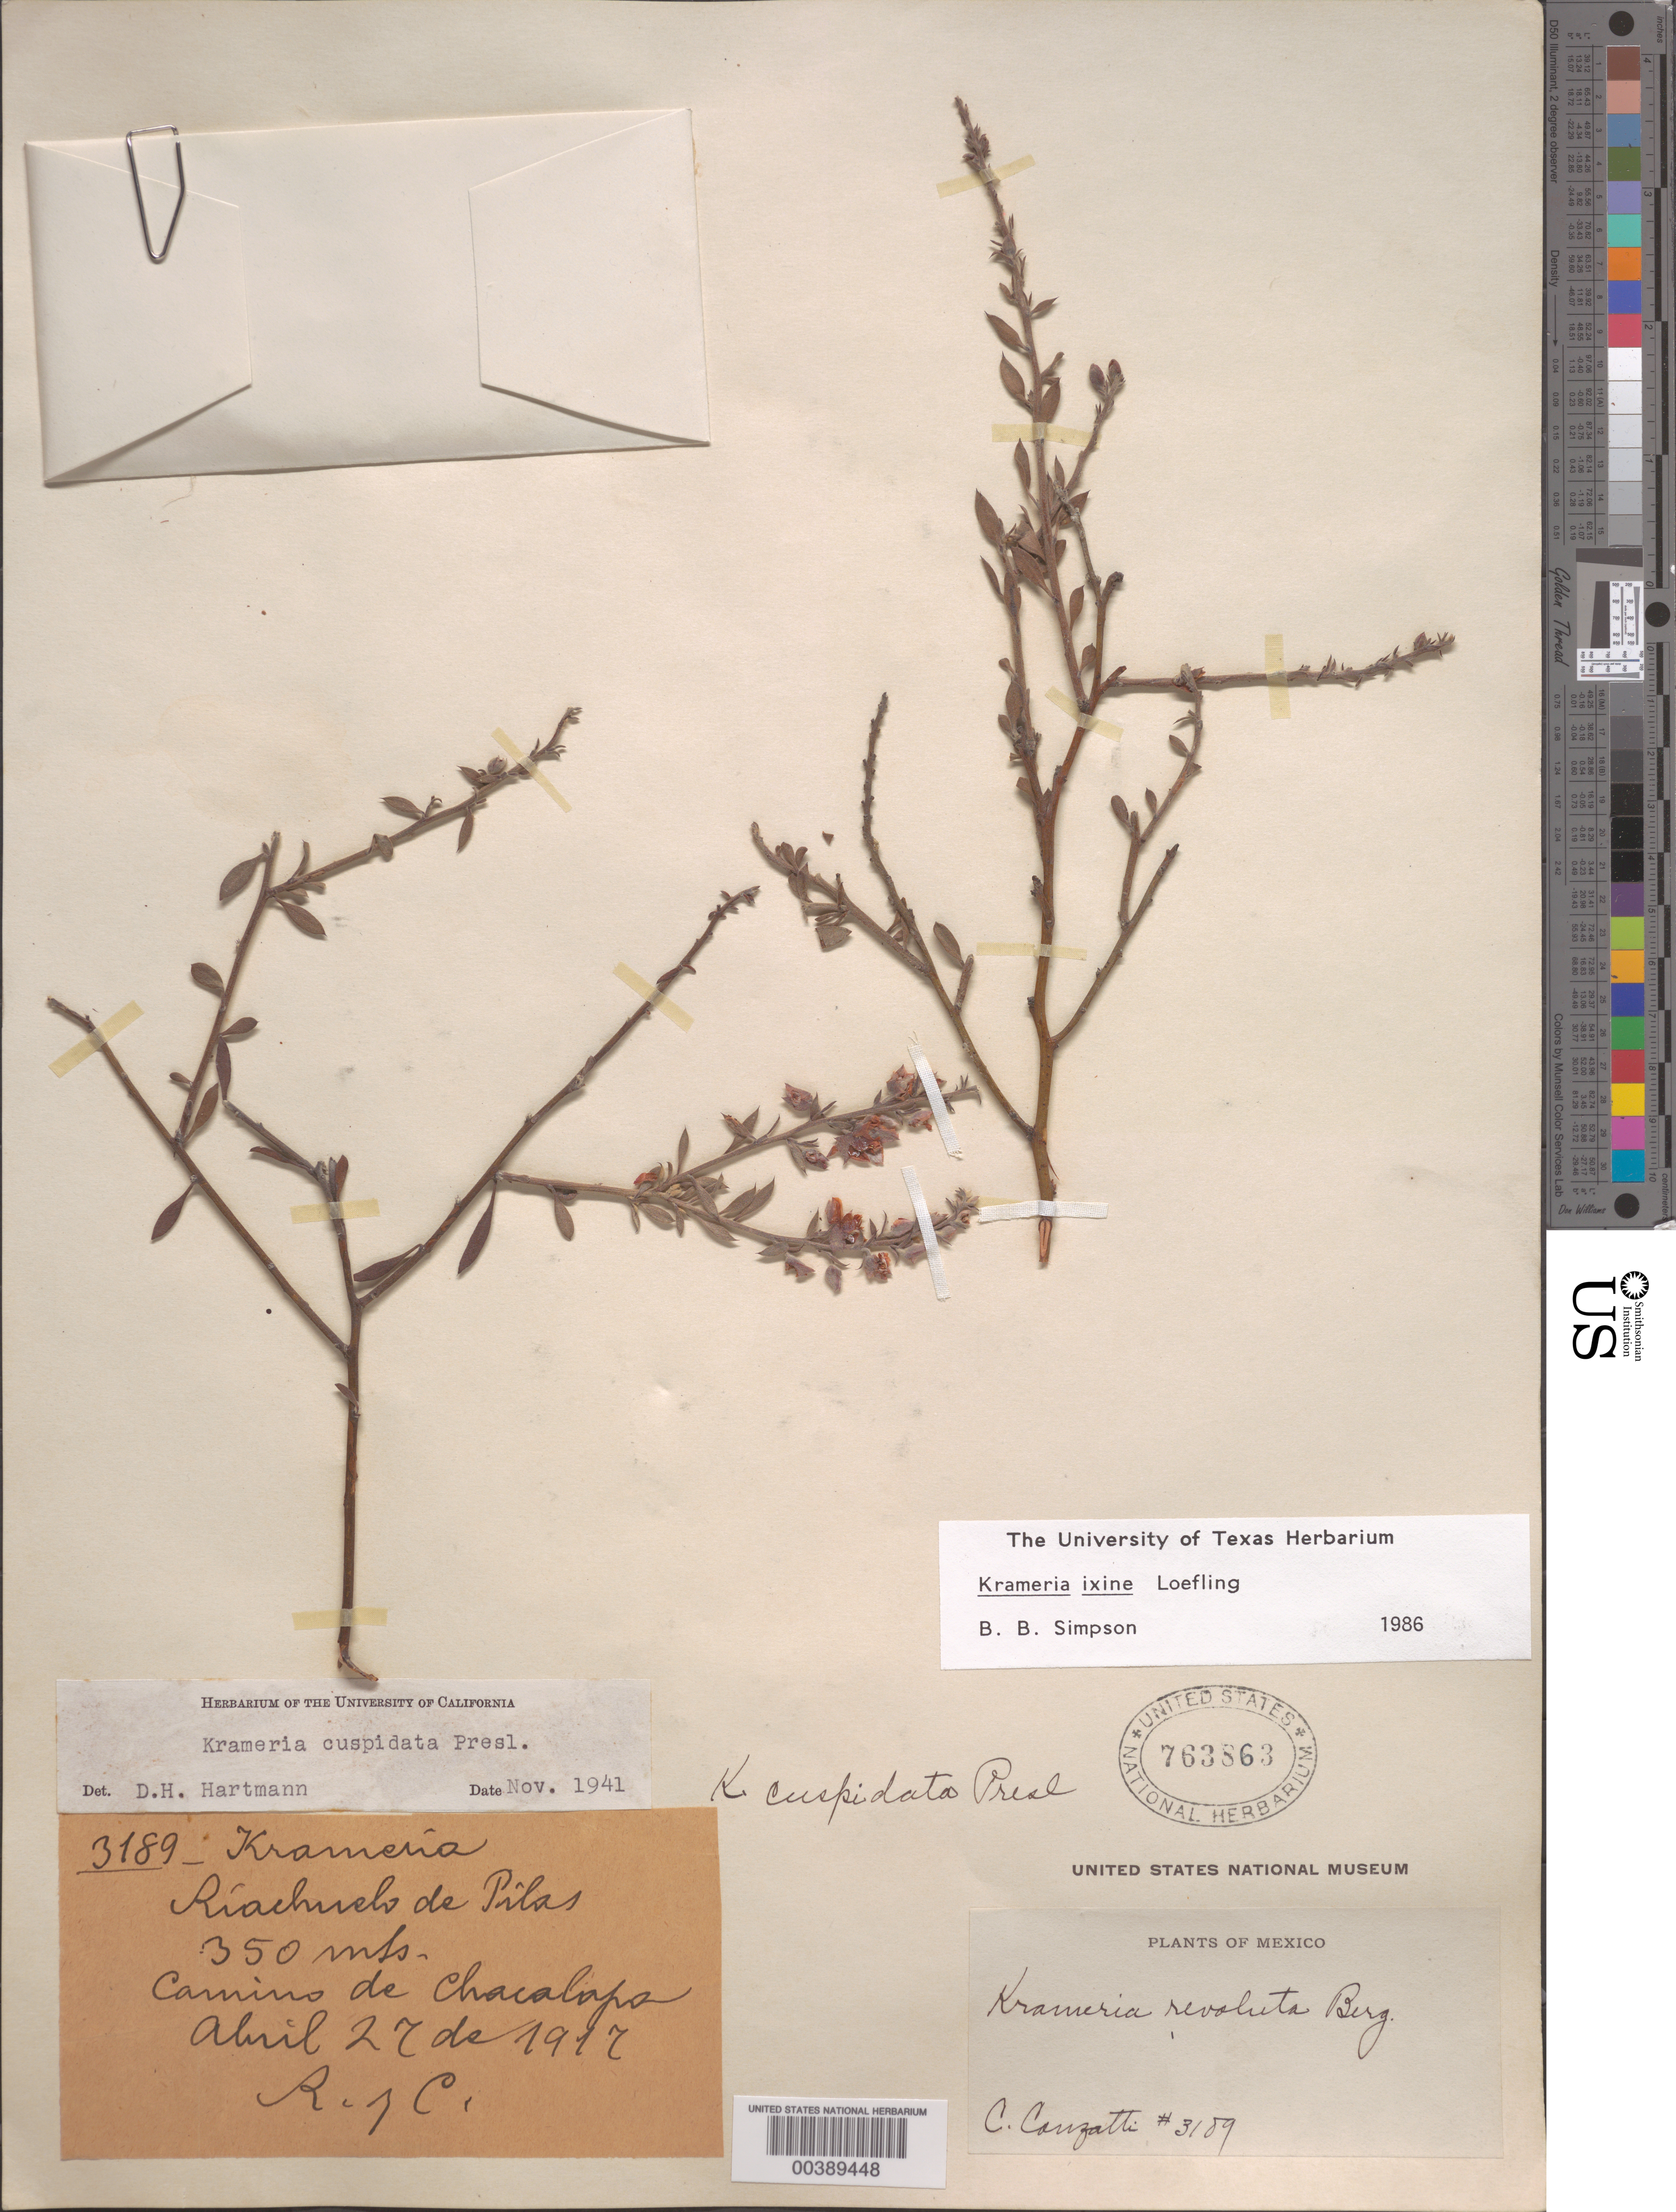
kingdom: Plantae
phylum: Tracheophyta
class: Magnoliopsida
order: Zygophyllales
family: Krameriaceae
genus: Krameria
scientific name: Krameria ixine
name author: L.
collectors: C. Conzatti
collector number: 3189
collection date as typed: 27 Apr 1917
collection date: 1917-04-27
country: Mexico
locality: Riachucelo de pilas; camino de chacalapa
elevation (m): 350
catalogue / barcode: US 763863